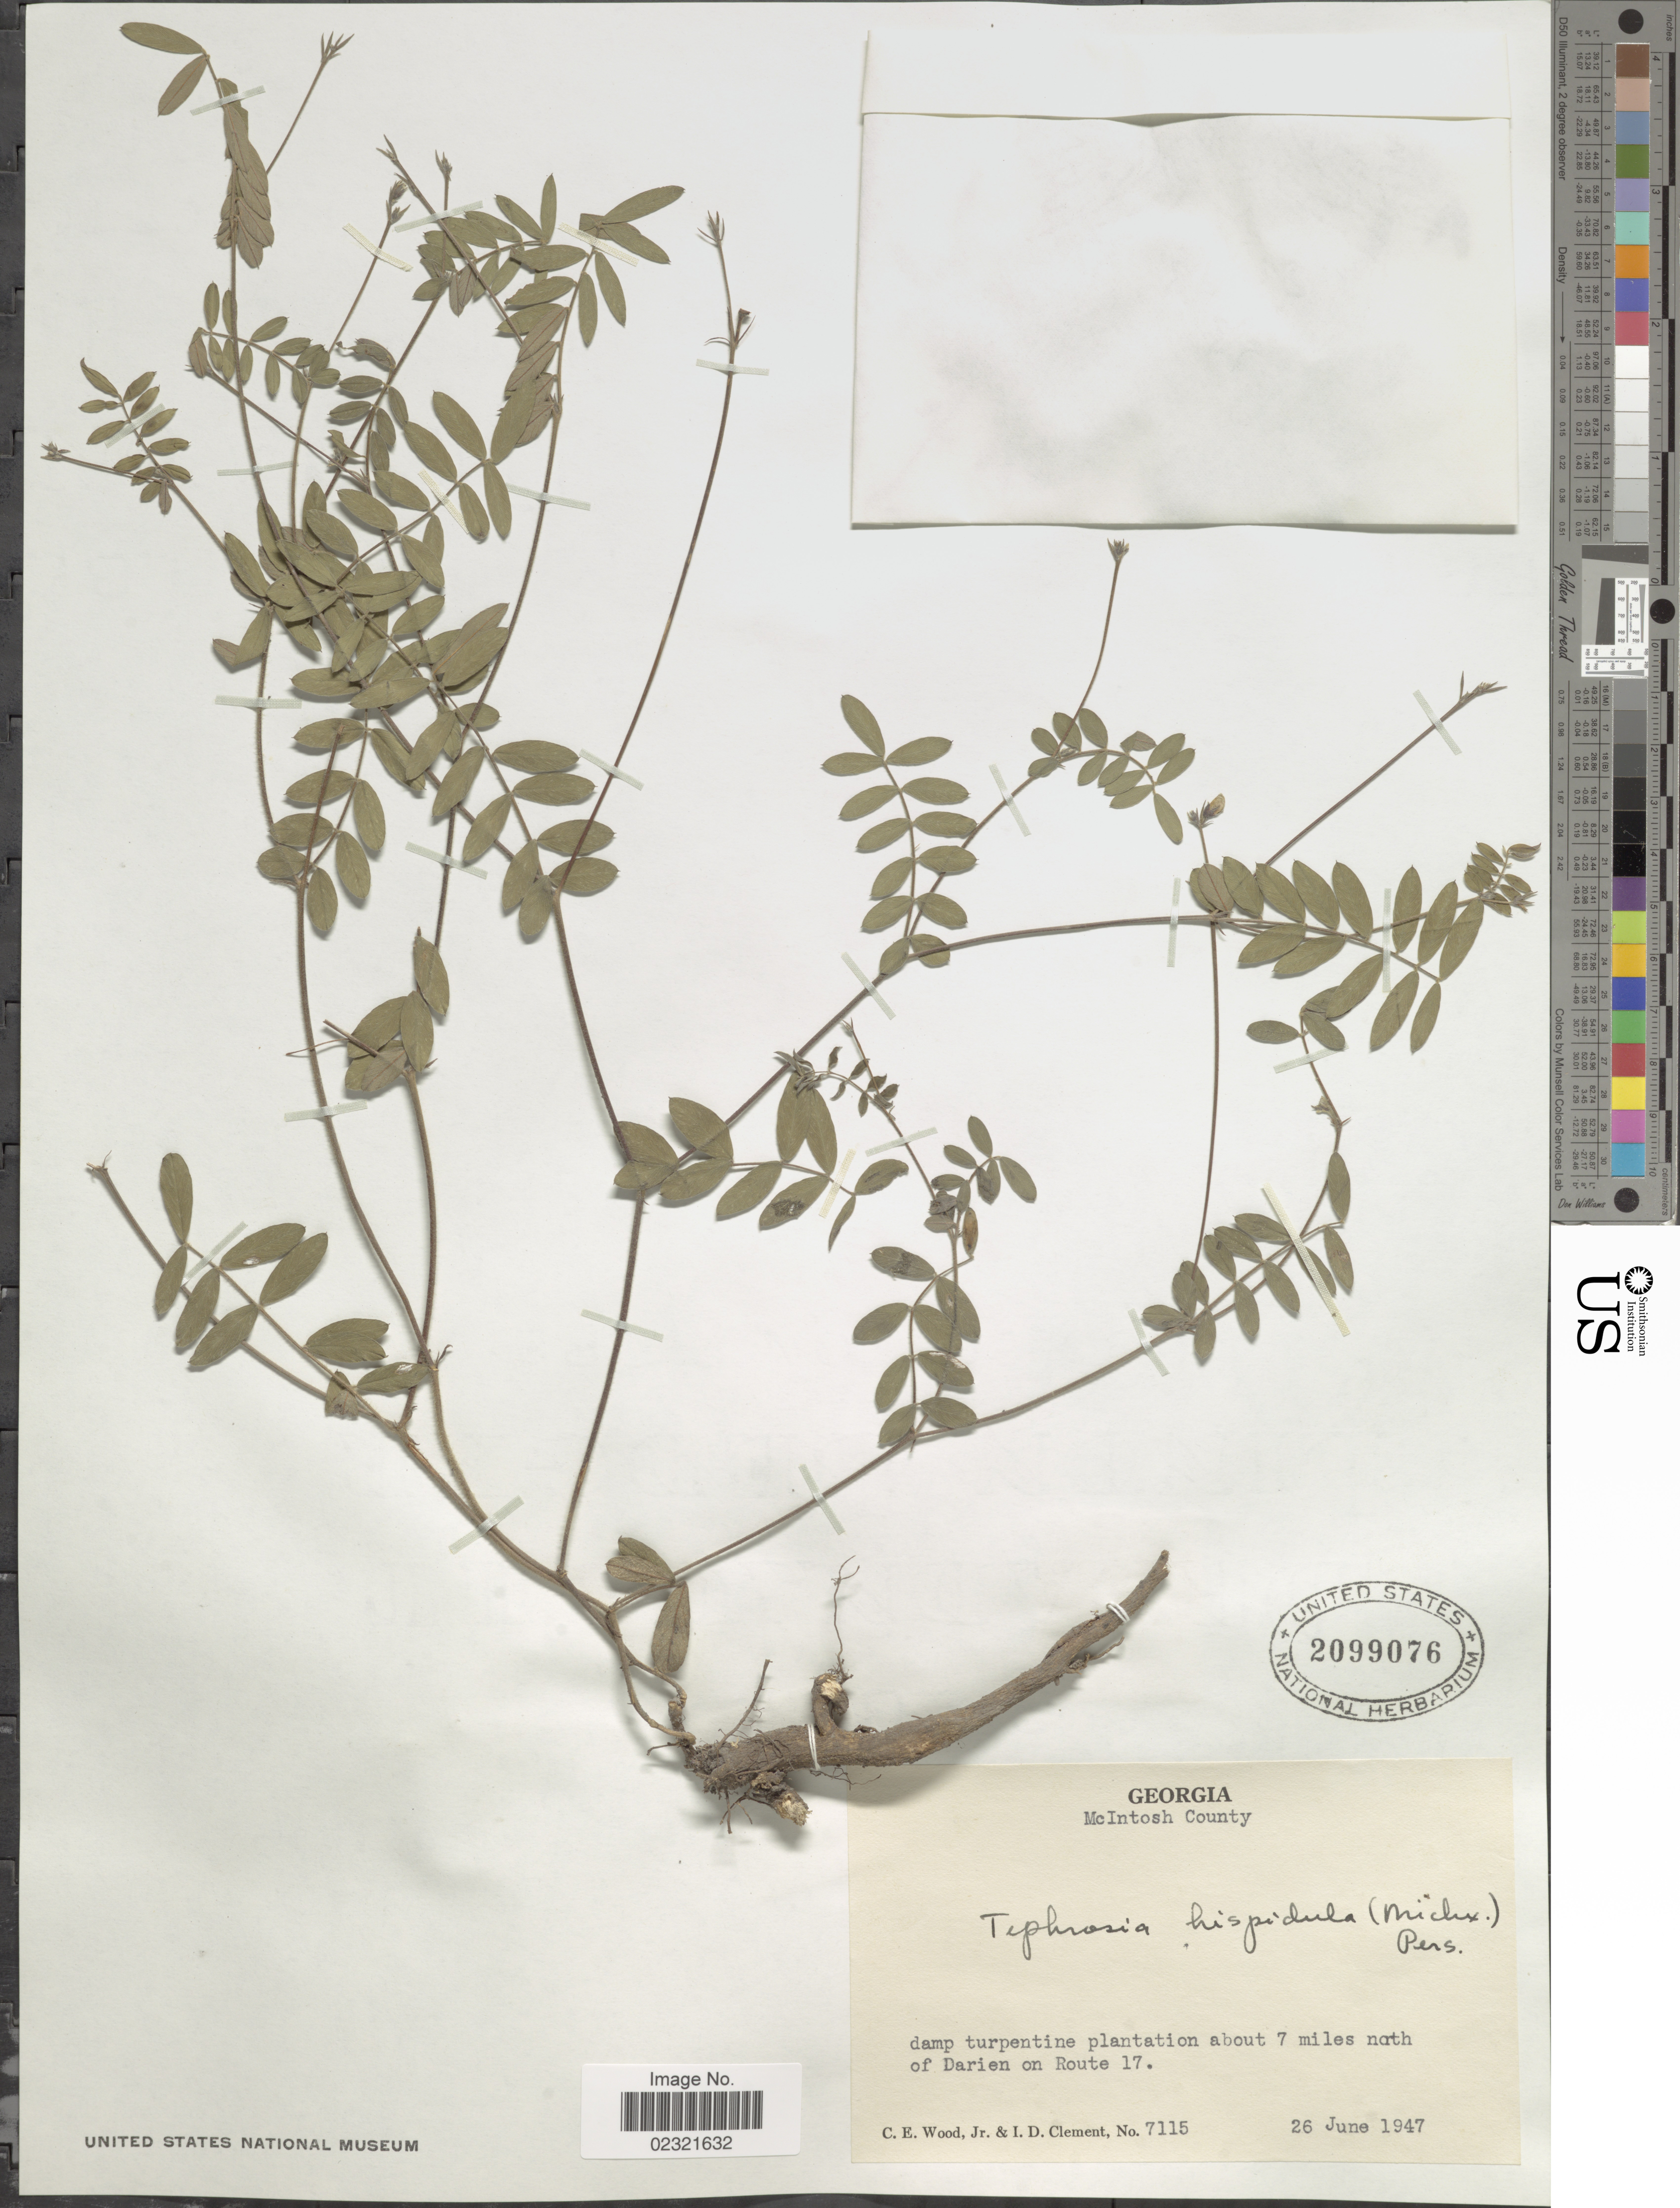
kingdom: Plantae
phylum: Tracheophyta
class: Magnoliopsida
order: Fabales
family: Fabaceae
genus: Tephrosia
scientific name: Tephrosia hispidula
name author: (Michx.) Pers.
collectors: C. Wood & I. Clement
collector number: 7115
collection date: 1947-06-26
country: United States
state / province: Georgia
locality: McIntosh County, damp turpentine plantation about 7 miles north of Darien on Route 17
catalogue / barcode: US 2099076